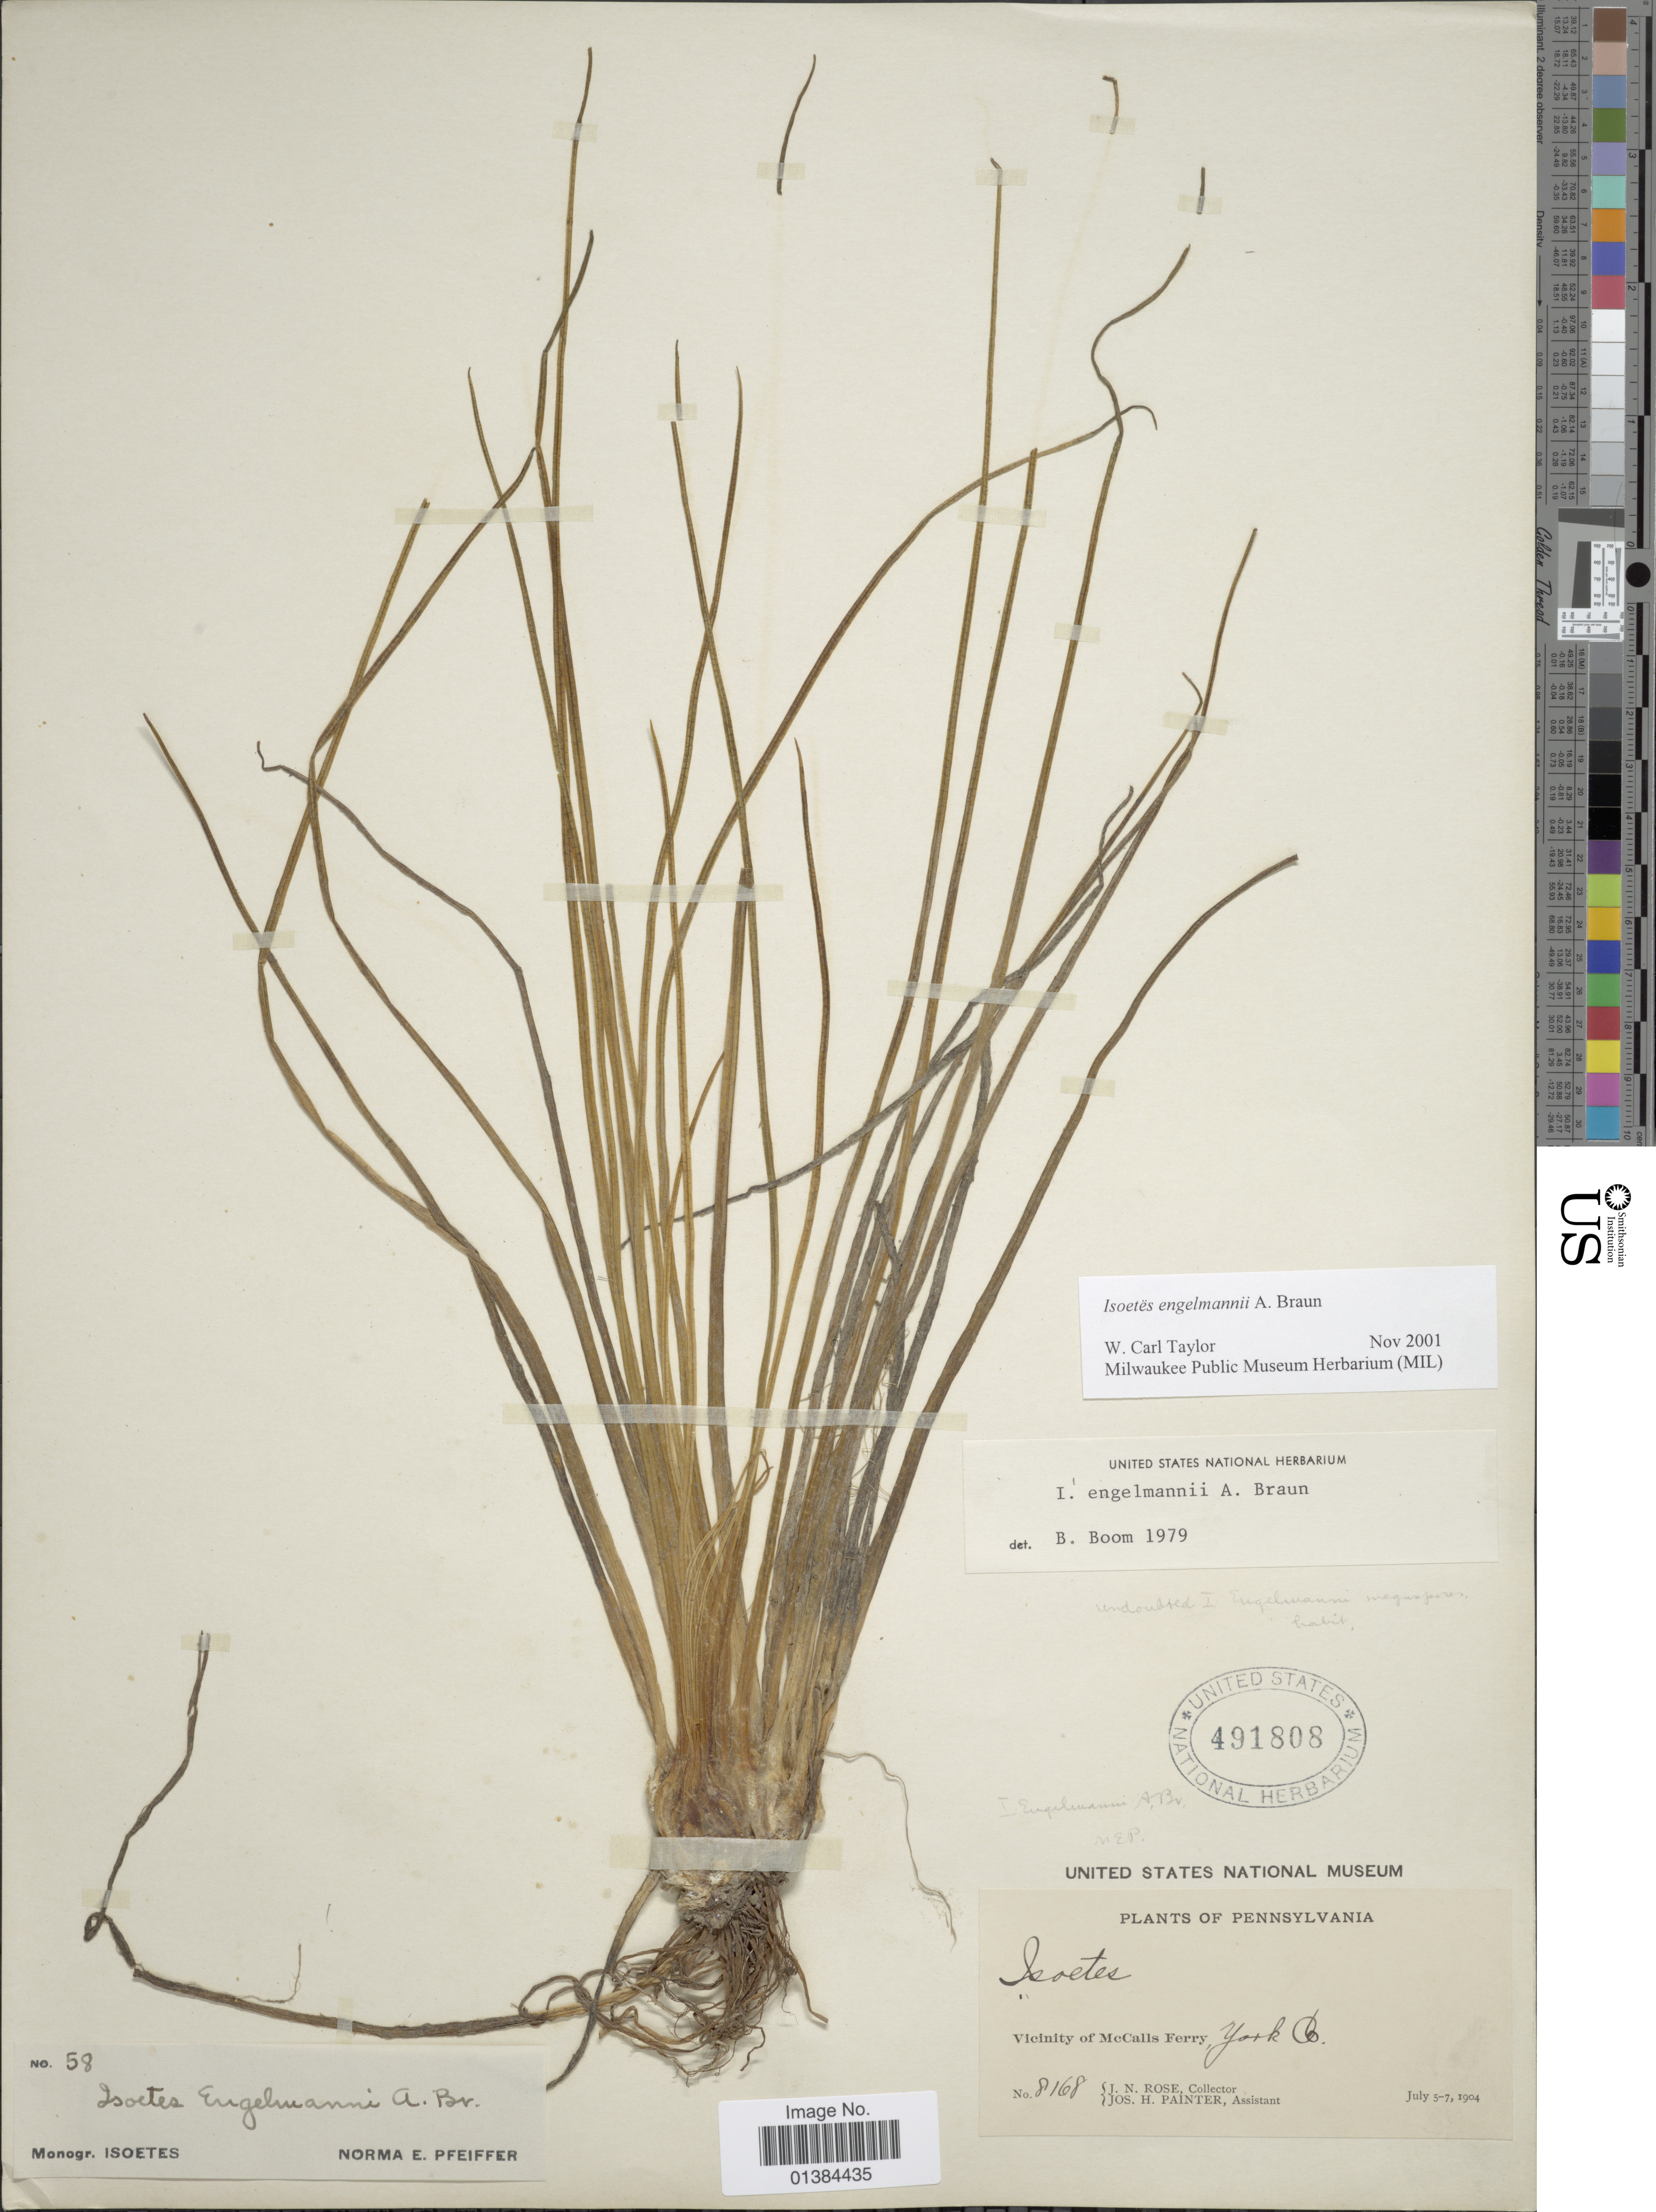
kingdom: Plantae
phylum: Tracheophyta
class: Lycopodiopsida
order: Isoetales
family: Isoetaceae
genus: Isoetes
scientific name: Isoetes engelmannii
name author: A. Braun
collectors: J. N. Rose & J. H. Painter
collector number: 8168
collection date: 1904-07-05/1904-07-07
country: United States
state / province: Pennsylvania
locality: Vicinity of McCalls Ferry, York Co.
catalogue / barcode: US 491808